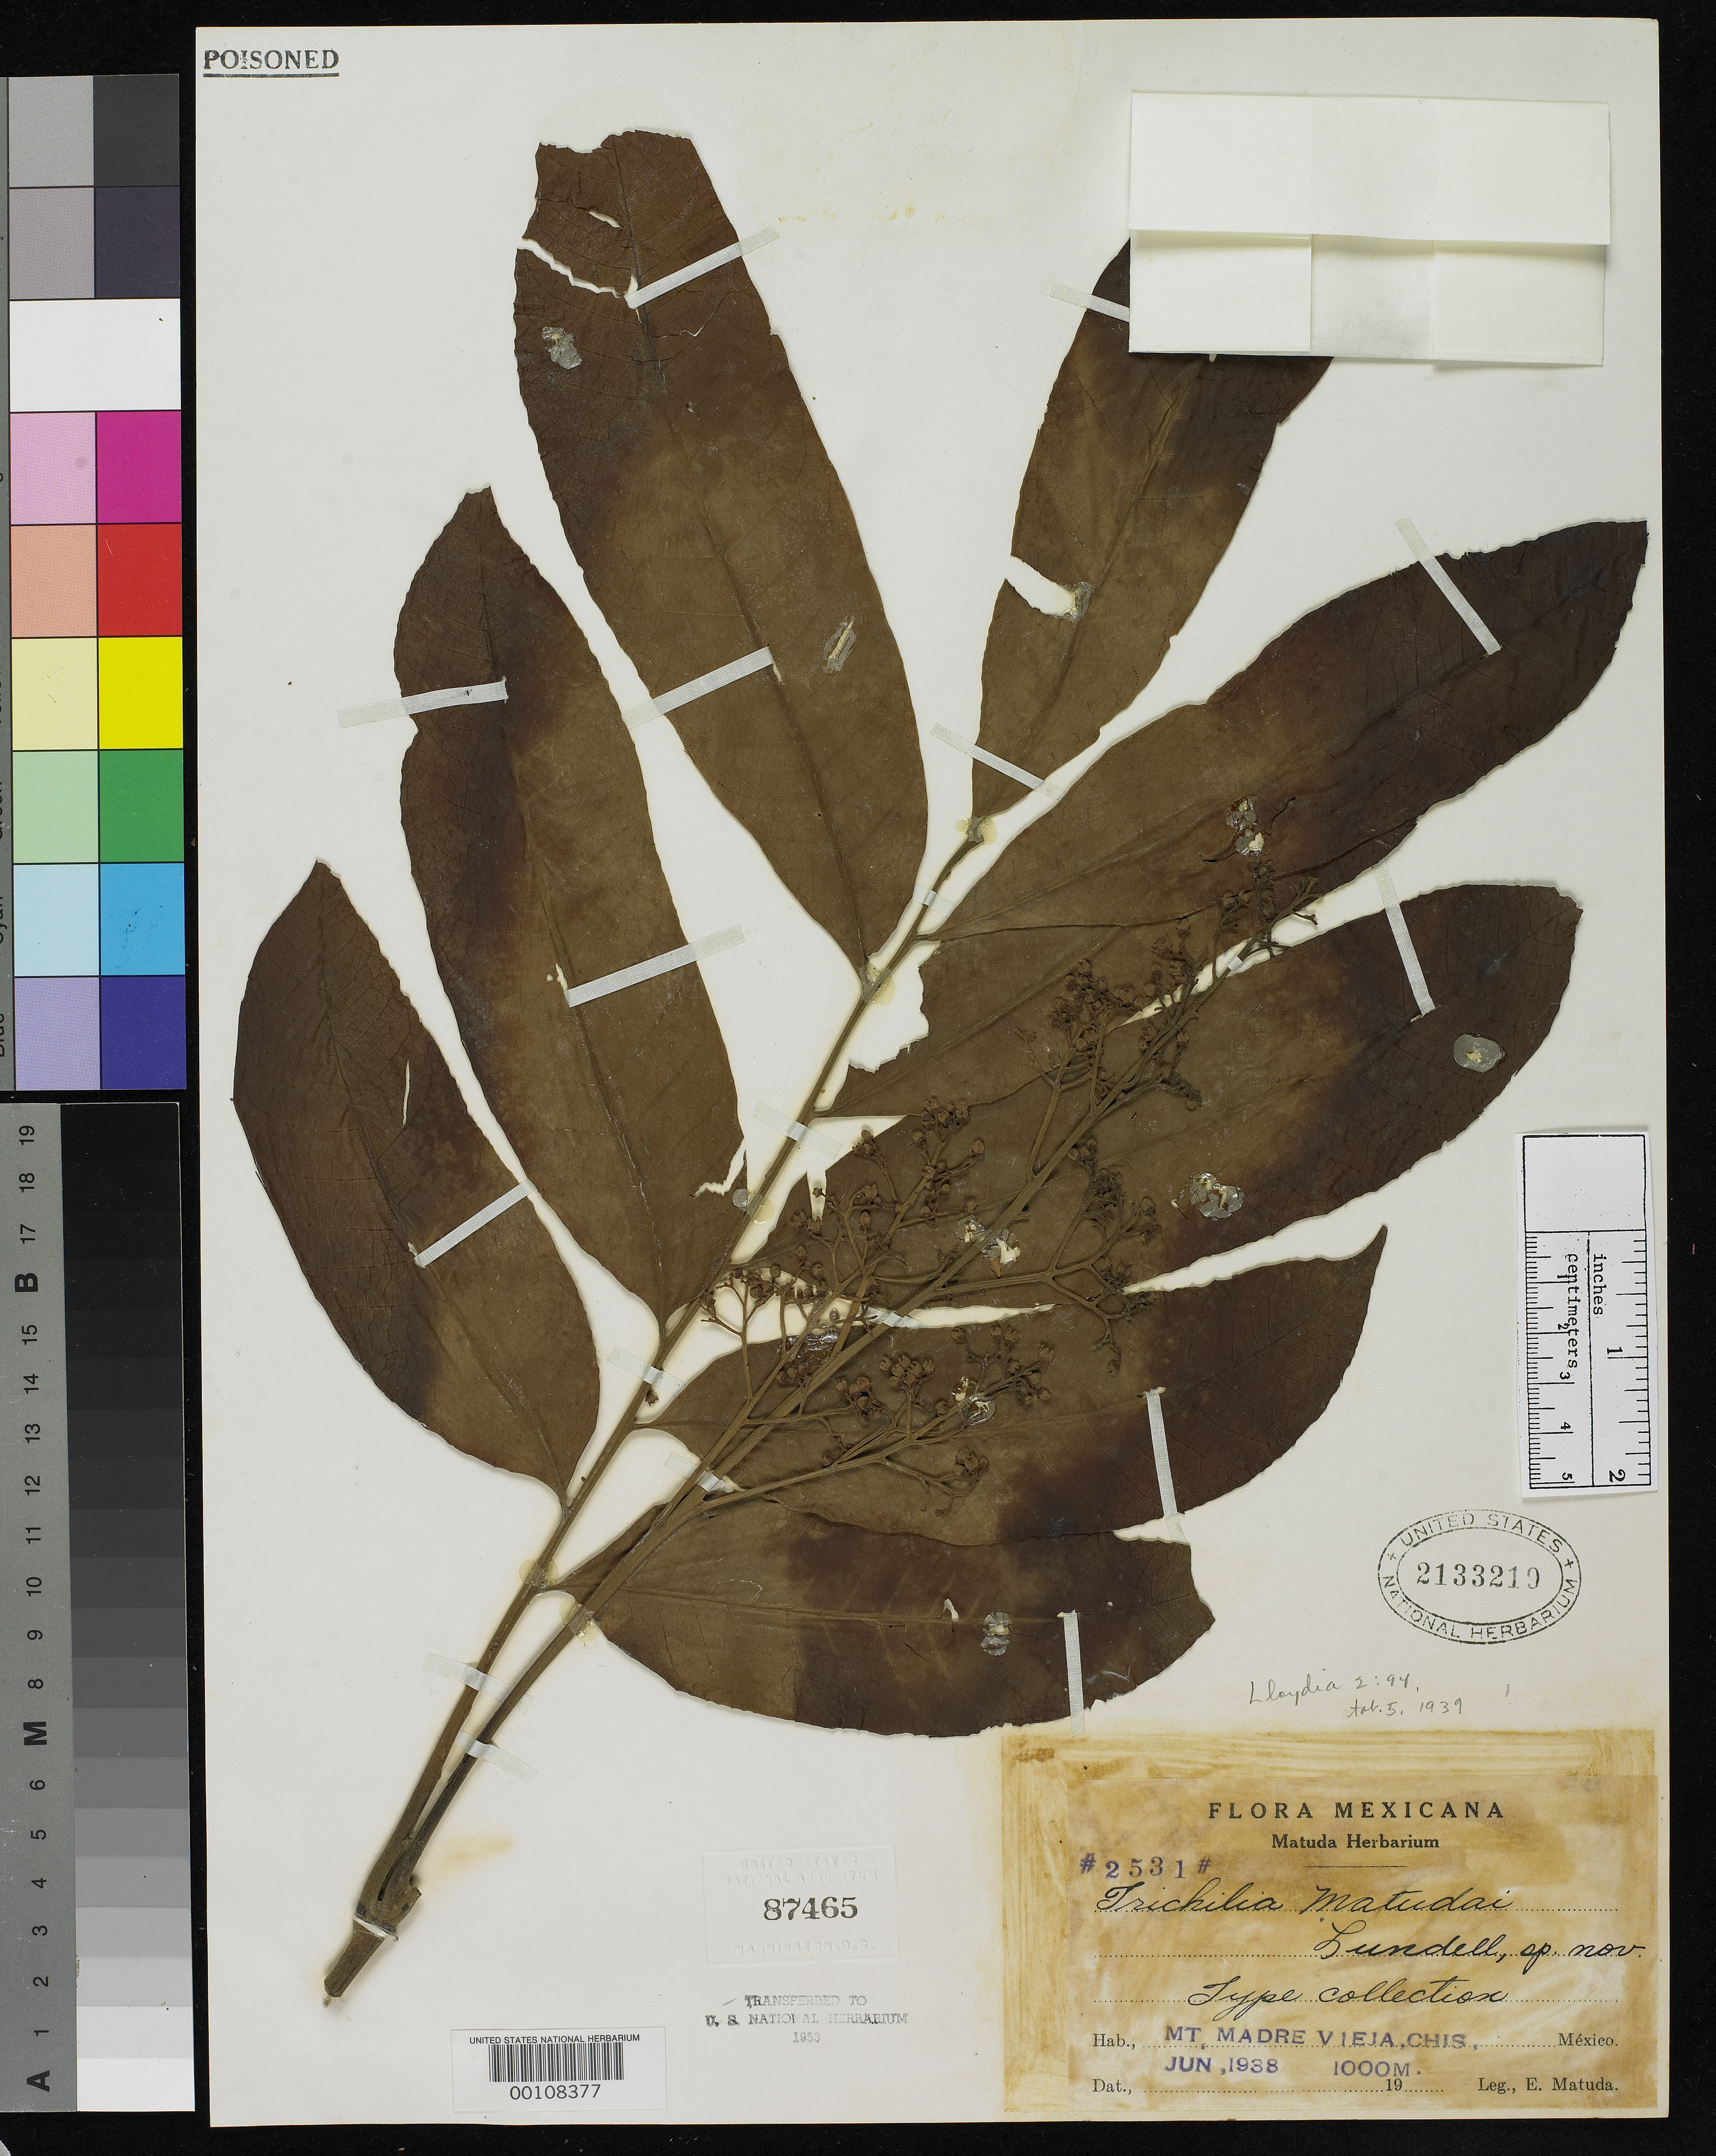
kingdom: Plantae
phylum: Tracheophyta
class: Magnoliopsida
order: Sapindales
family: Meliaceae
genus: Trichilia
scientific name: Trichilia matudai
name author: Lundell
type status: Isotype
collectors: E. Matuda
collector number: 2531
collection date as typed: Jun 1938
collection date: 1938-06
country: Mexico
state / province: Chiapas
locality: Mt. Madre Vieja.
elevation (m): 1000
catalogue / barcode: US 2133219